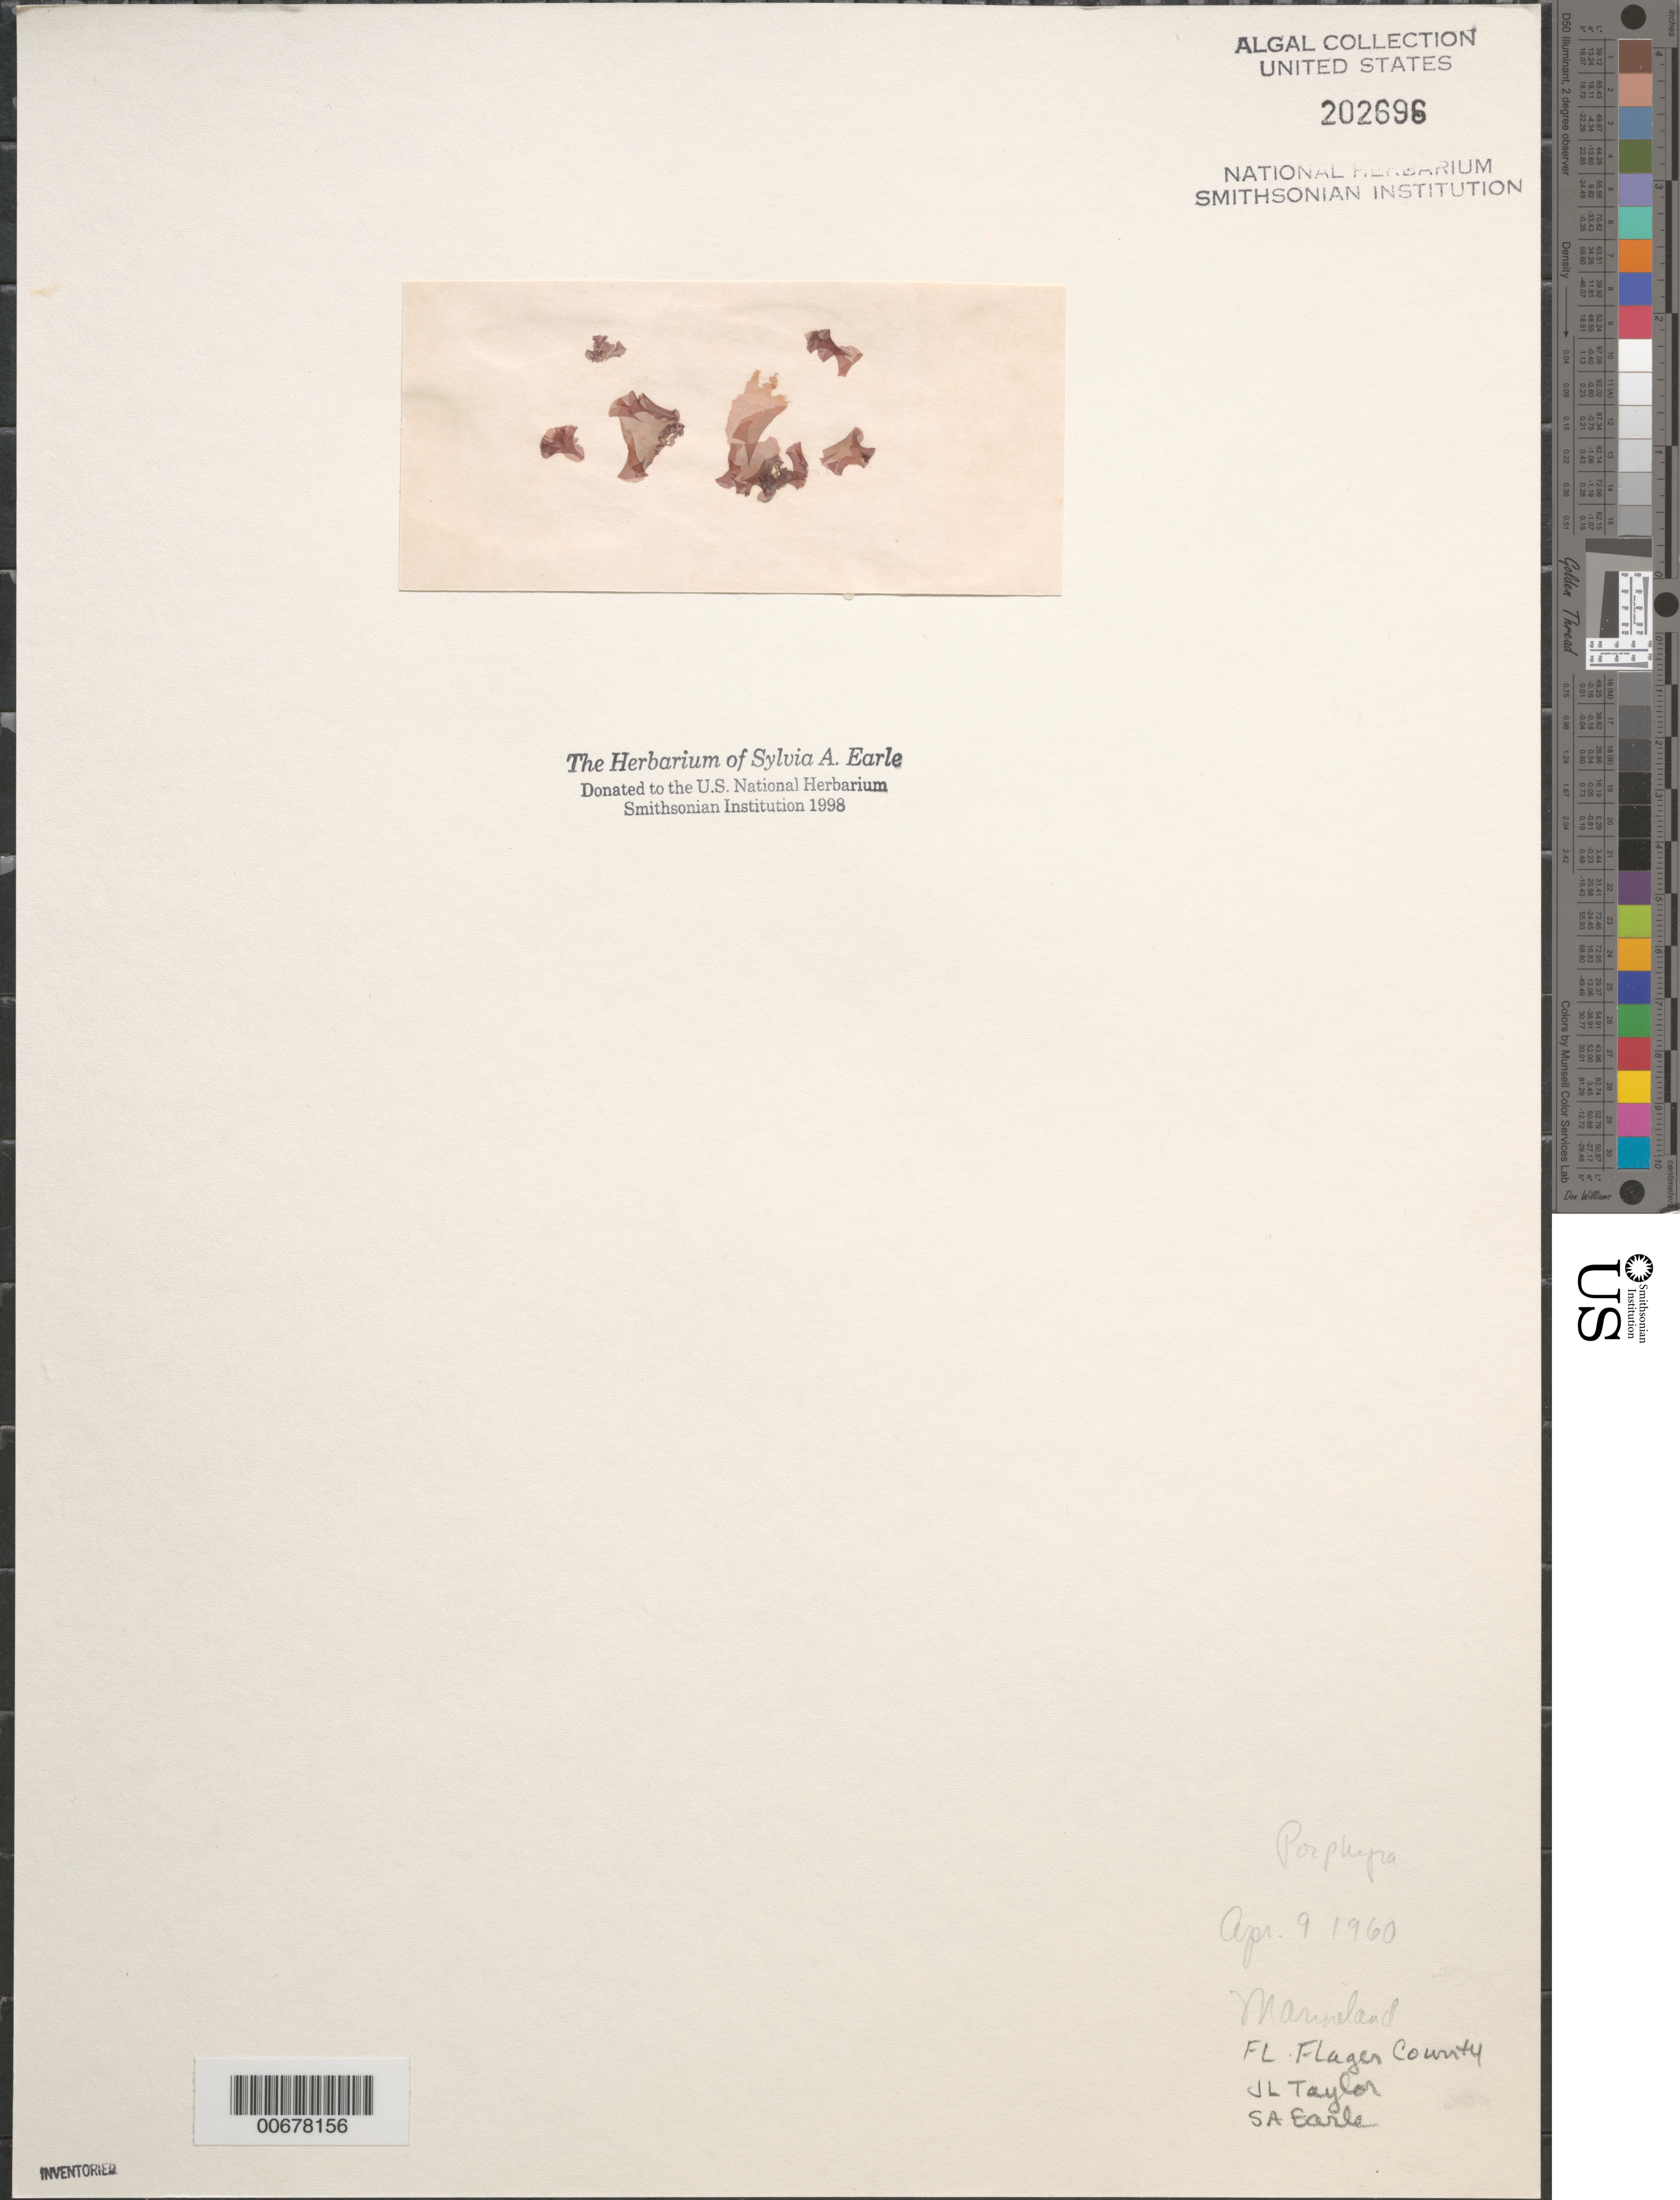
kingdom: Plantae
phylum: Rhodophyta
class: Bangiophyceae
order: Bangiales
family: Bangiaceae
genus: Porphyra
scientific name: Porphyra sp.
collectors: J. L. Taylor & S. A. Earle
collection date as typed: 09 Apr 1960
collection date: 1960-04-09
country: United States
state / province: Florida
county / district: Flagler County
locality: Marineland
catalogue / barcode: US 202696